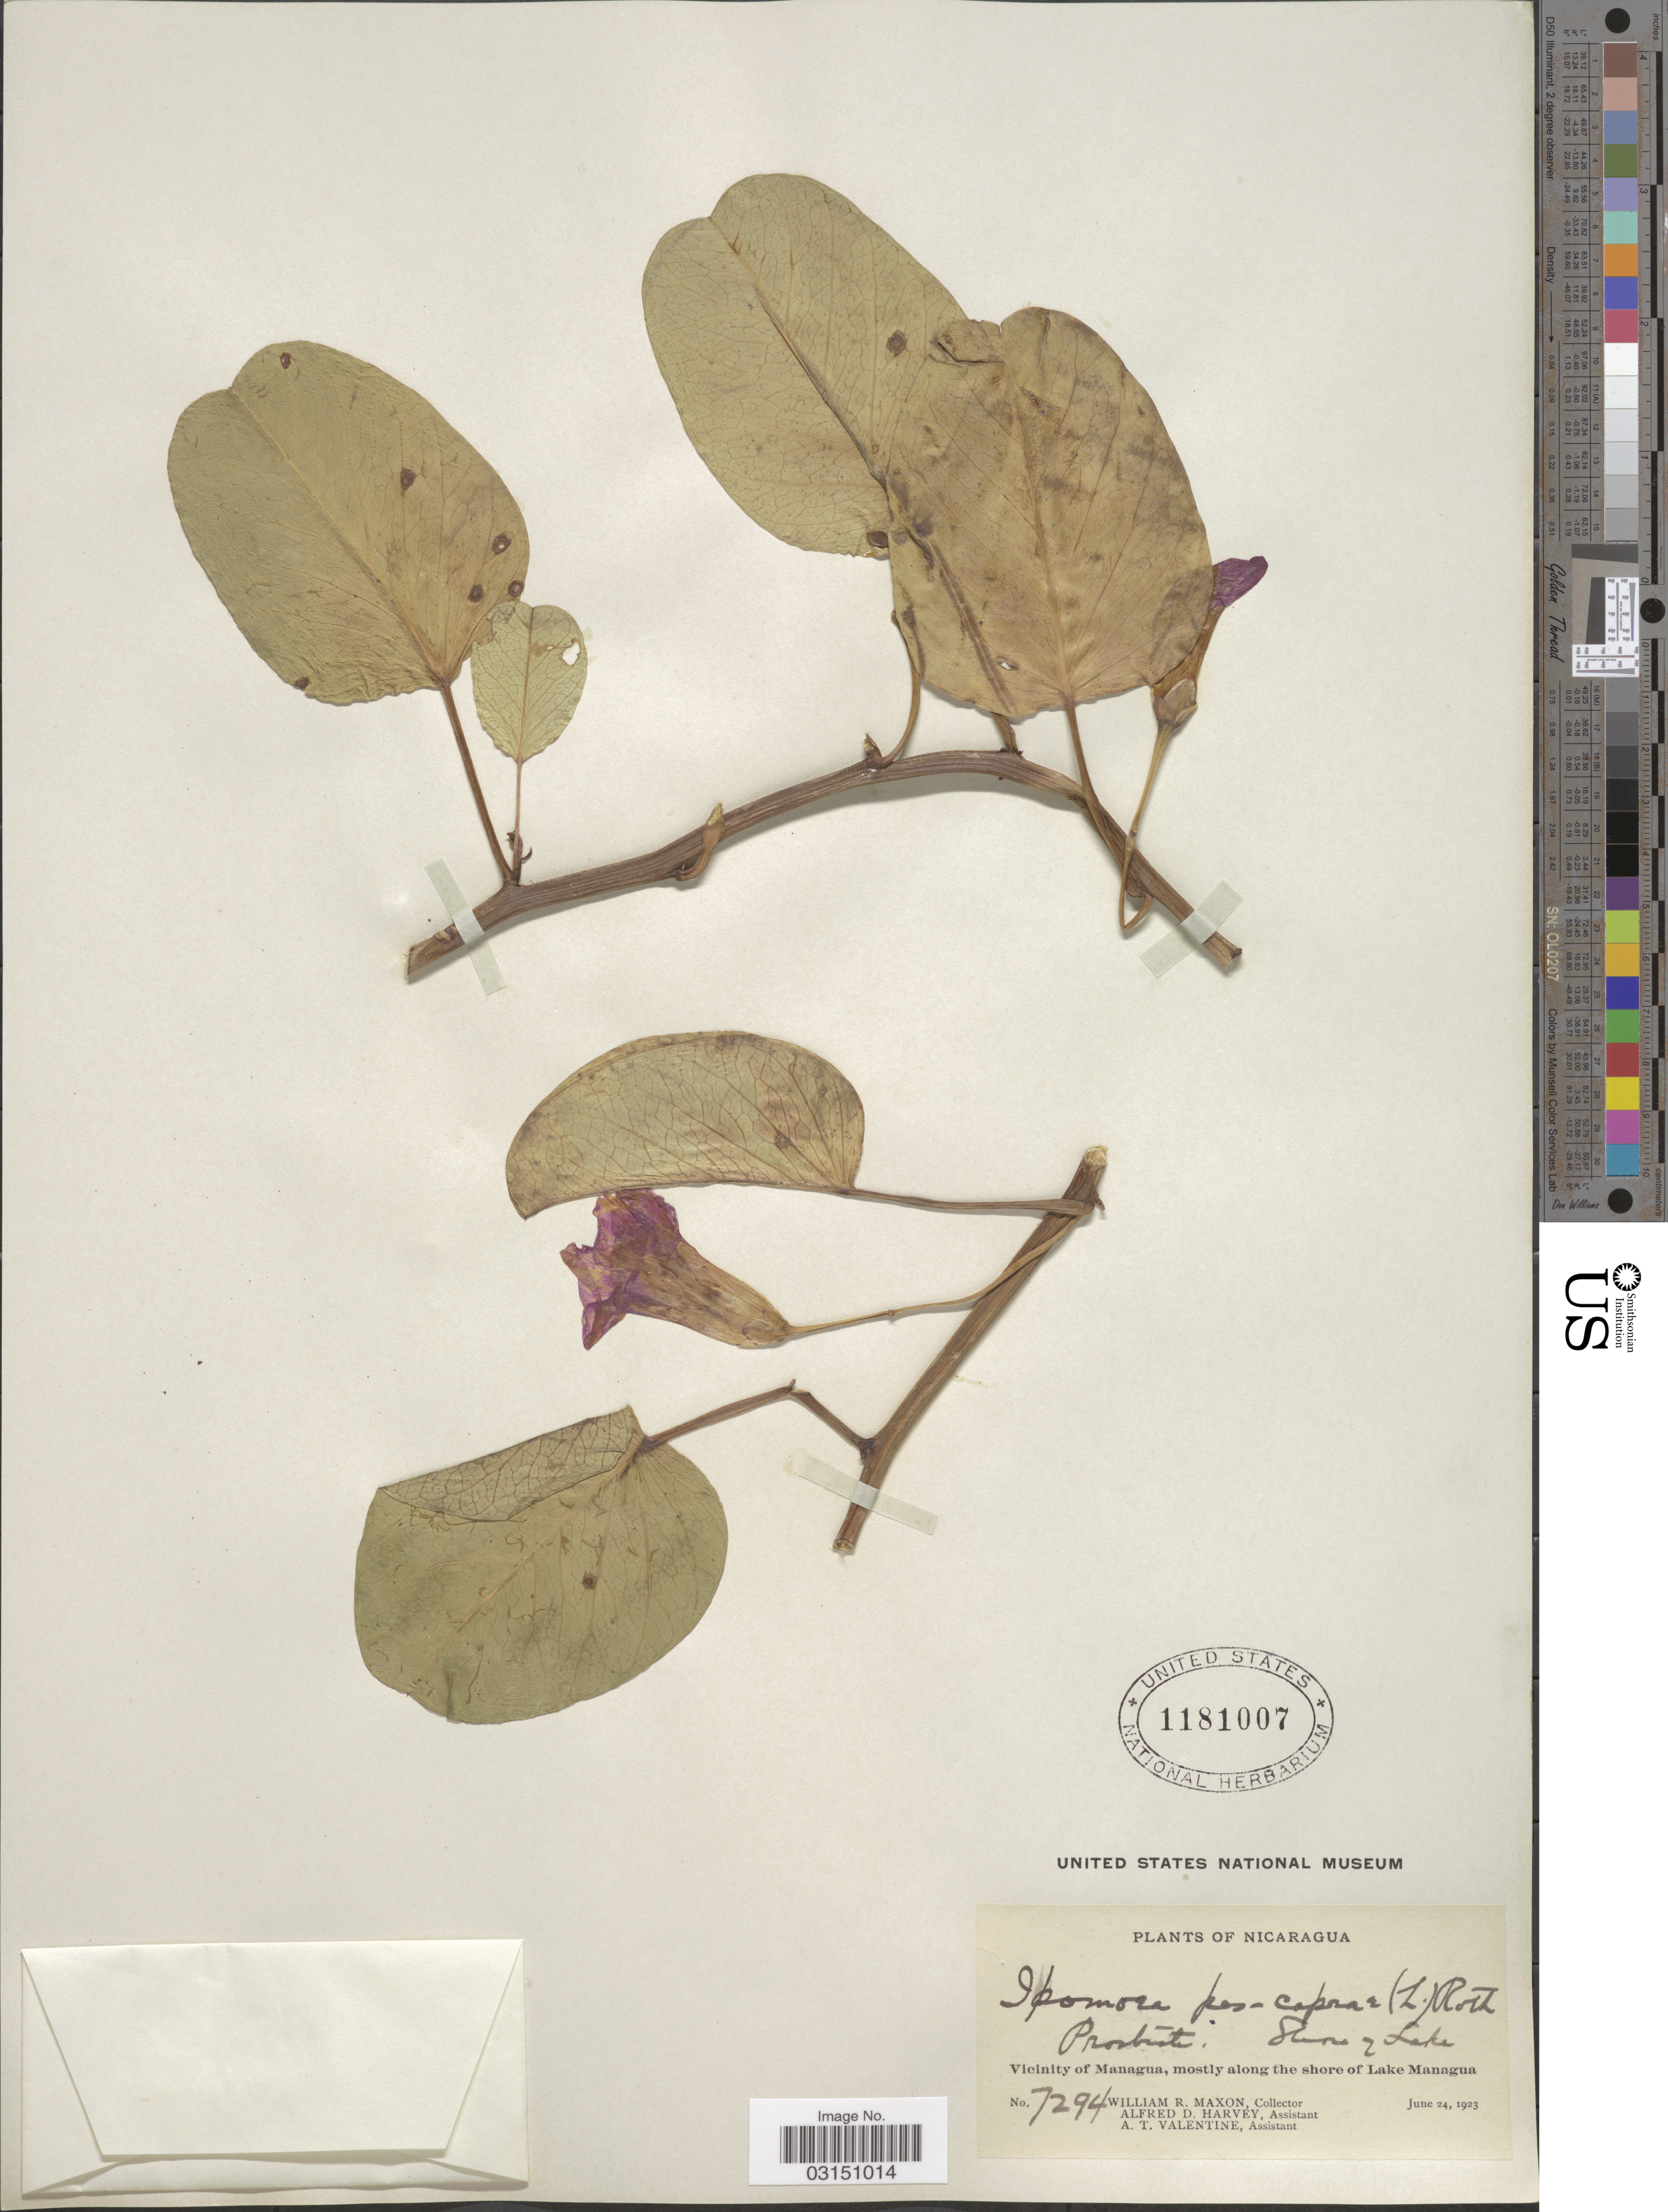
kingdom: Plantae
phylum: Tracheophyta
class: Magnoliopsida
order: Solanales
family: Convolvulaceae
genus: Ipomoea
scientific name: Ipomoea pes-caprae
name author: (L.) R. Br.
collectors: W. R. Maxon, A. D. Harvey & A. Valentine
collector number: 7294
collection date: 1923-06-24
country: Nicaragua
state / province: Managua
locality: Shore of Lake. Vicinity of Managua, mostly along the shore of Lake Managua.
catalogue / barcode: US 1181007